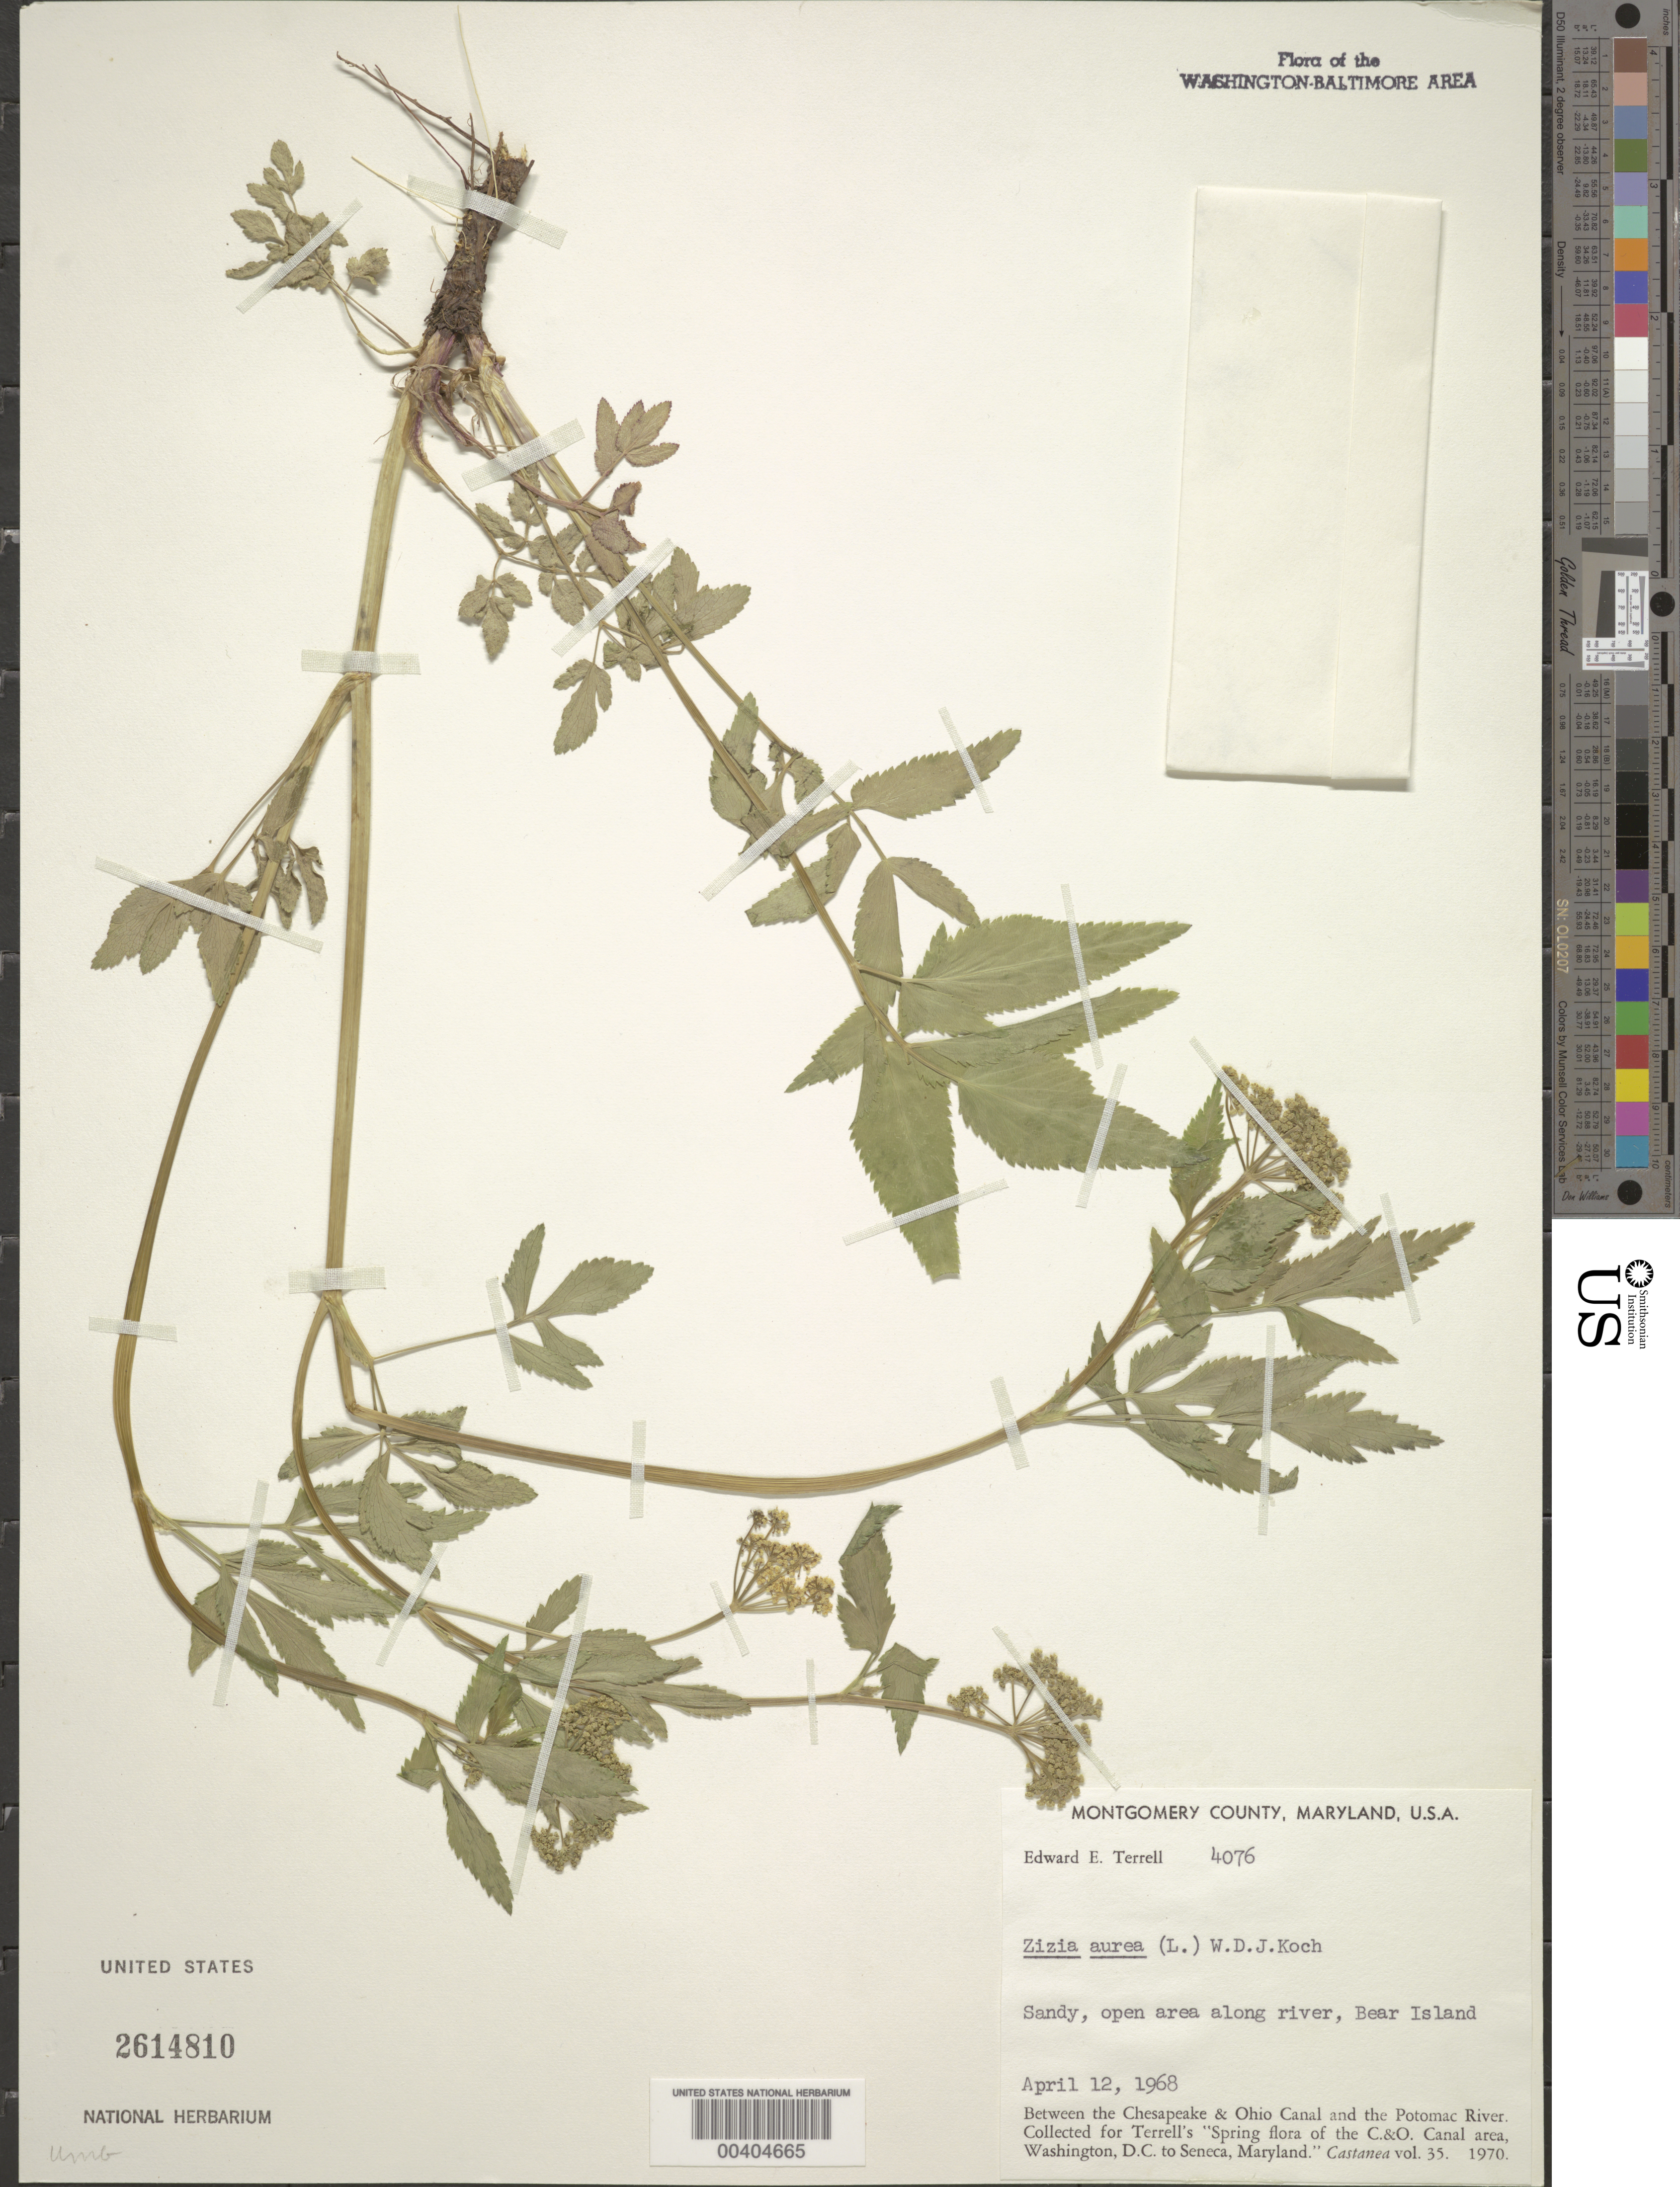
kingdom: Plantae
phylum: Tracheophyta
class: Magnoliopsida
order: Apiales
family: Apiaceae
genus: Zizia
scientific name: Zizia aurea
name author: (L.) Koch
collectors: E. E. Terrell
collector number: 4076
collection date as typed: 12 Apr 1968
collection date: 1968-04-12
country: United States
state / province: Maryland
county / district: Montgomery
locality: Bear Island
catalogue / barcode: US 2614810